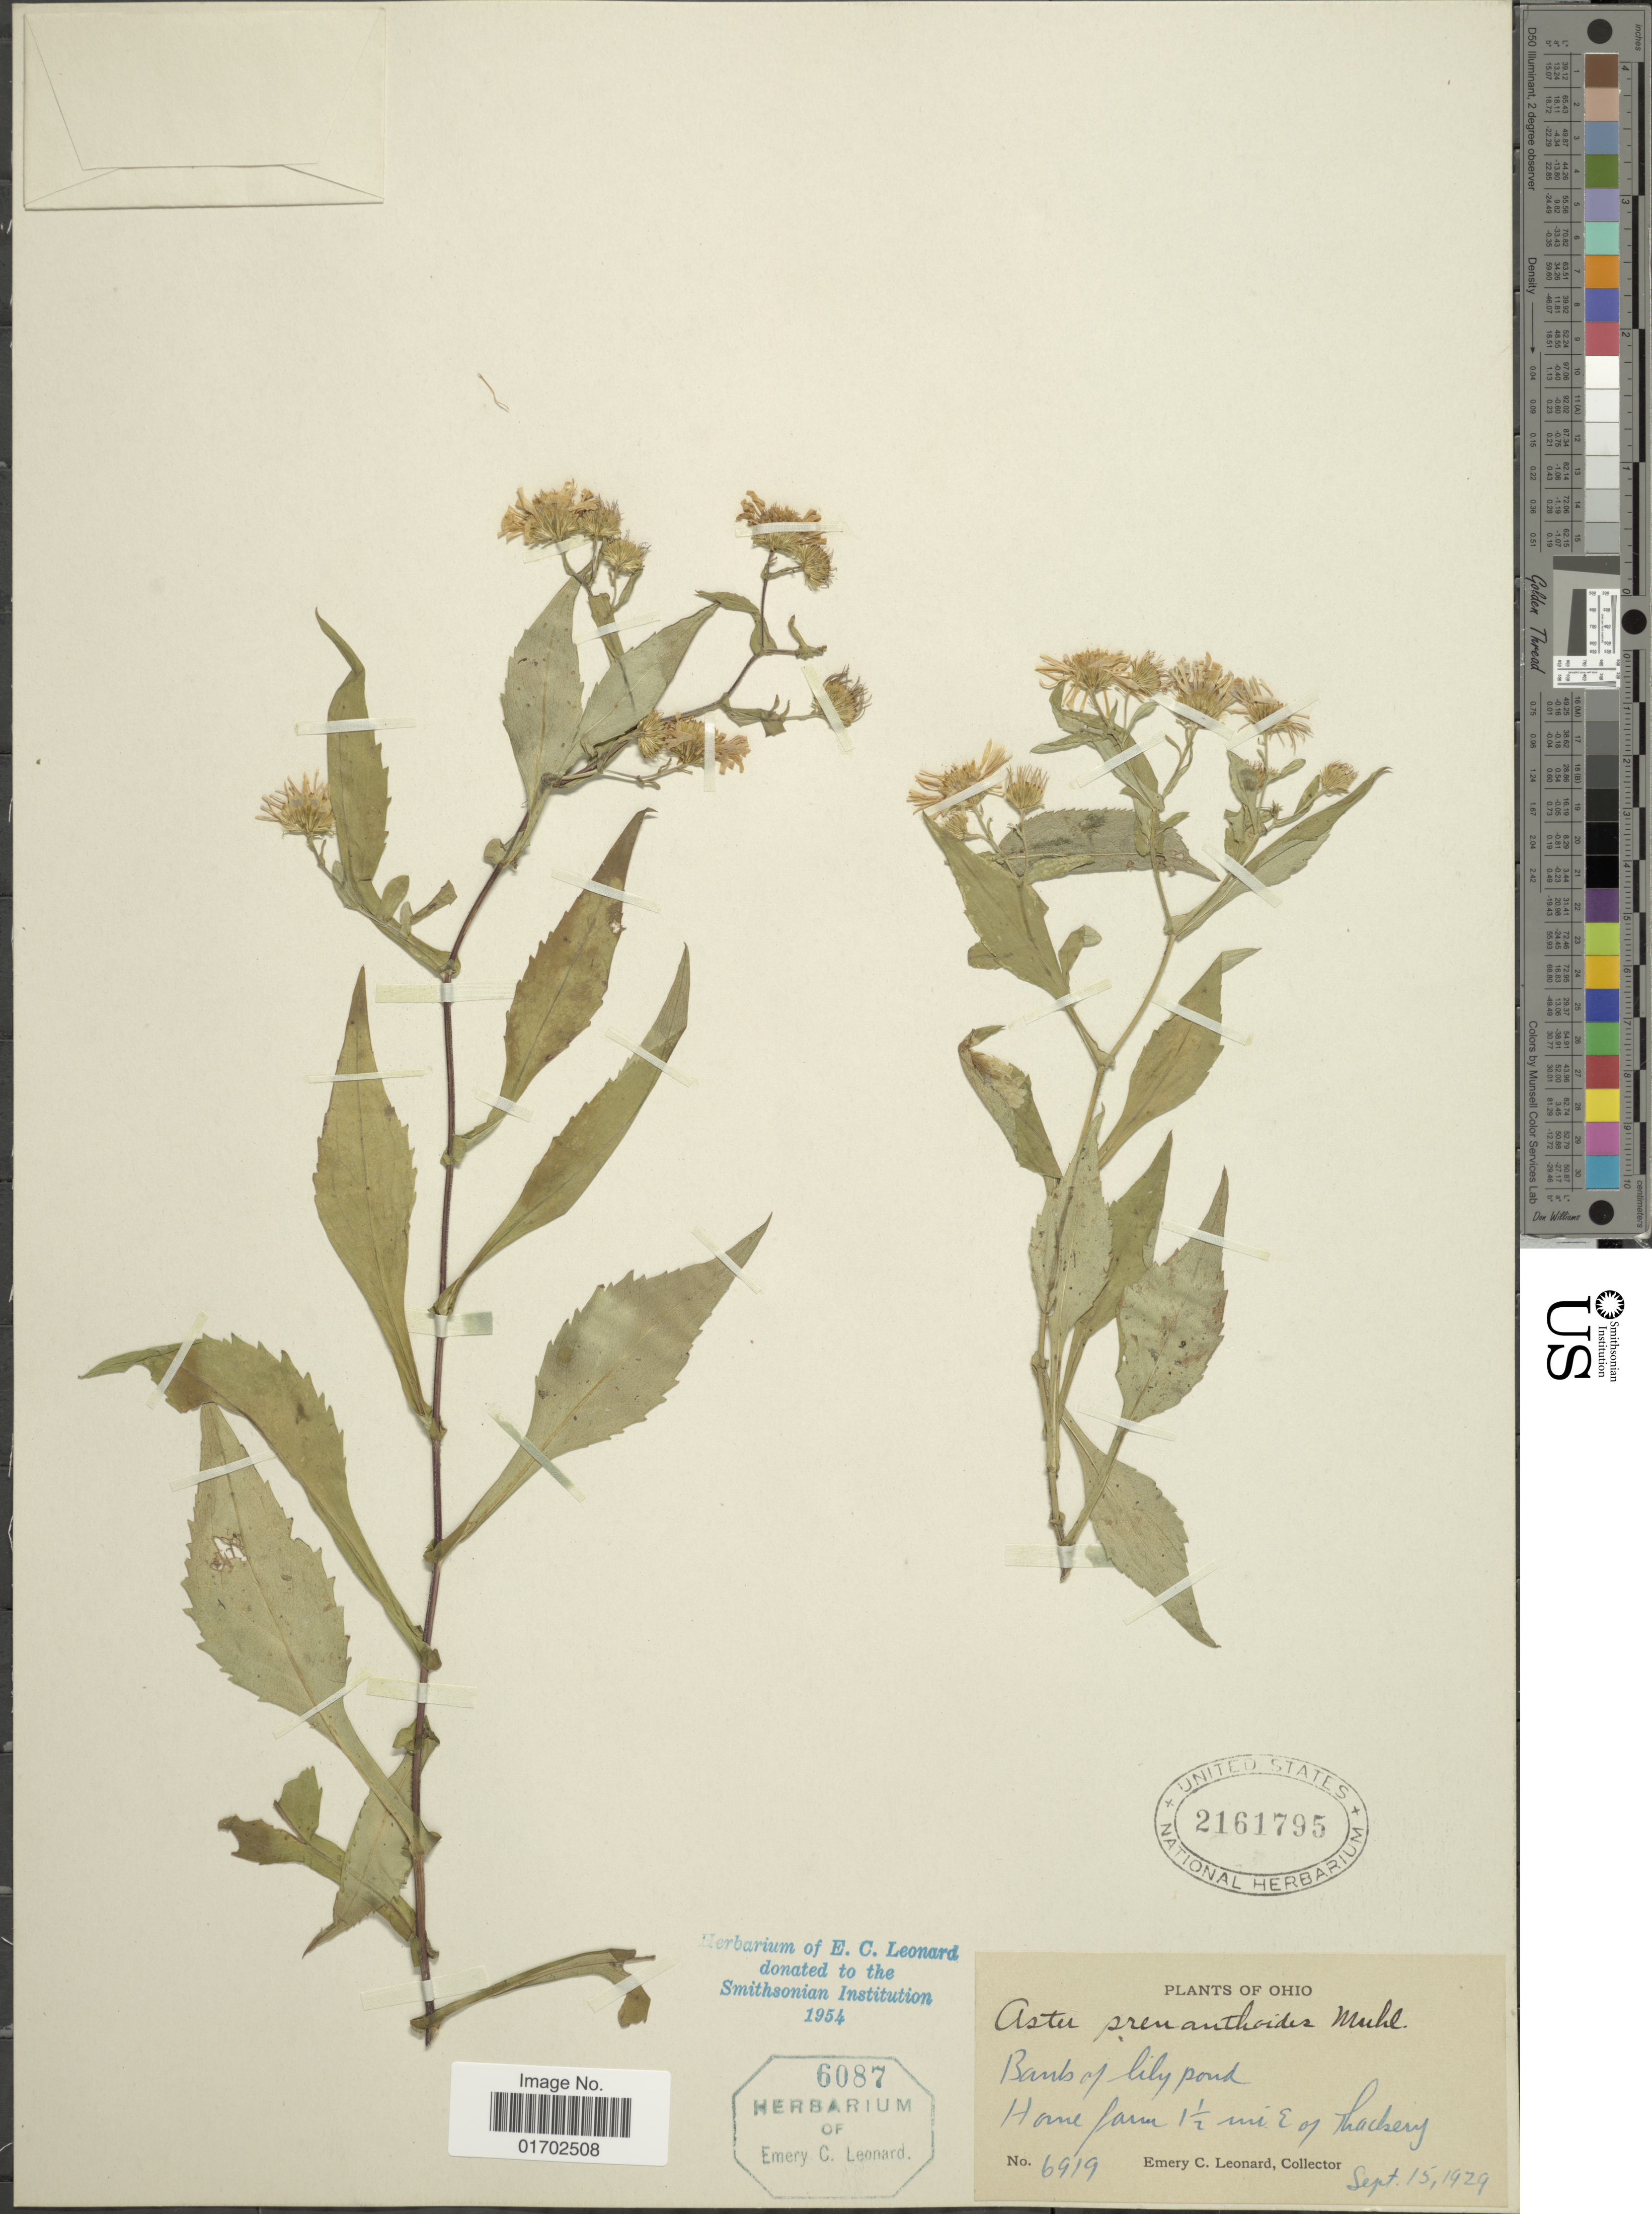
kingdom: Plantae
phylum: Tracheophyta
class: Magnoliopsida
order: Asterales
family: Asteraceae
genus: Symphyotrichum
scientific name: Symphyotrichum prenanthoides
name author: (Muhl. ex Willd.) G.L. Nesom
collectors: E. C. Leonard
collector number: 6919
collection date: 1929-09-15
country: United States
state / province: Ohio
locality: Ohio. Banks of lily pond, Home farm 1½ mi E of Thackery.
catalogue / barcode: US 2161795